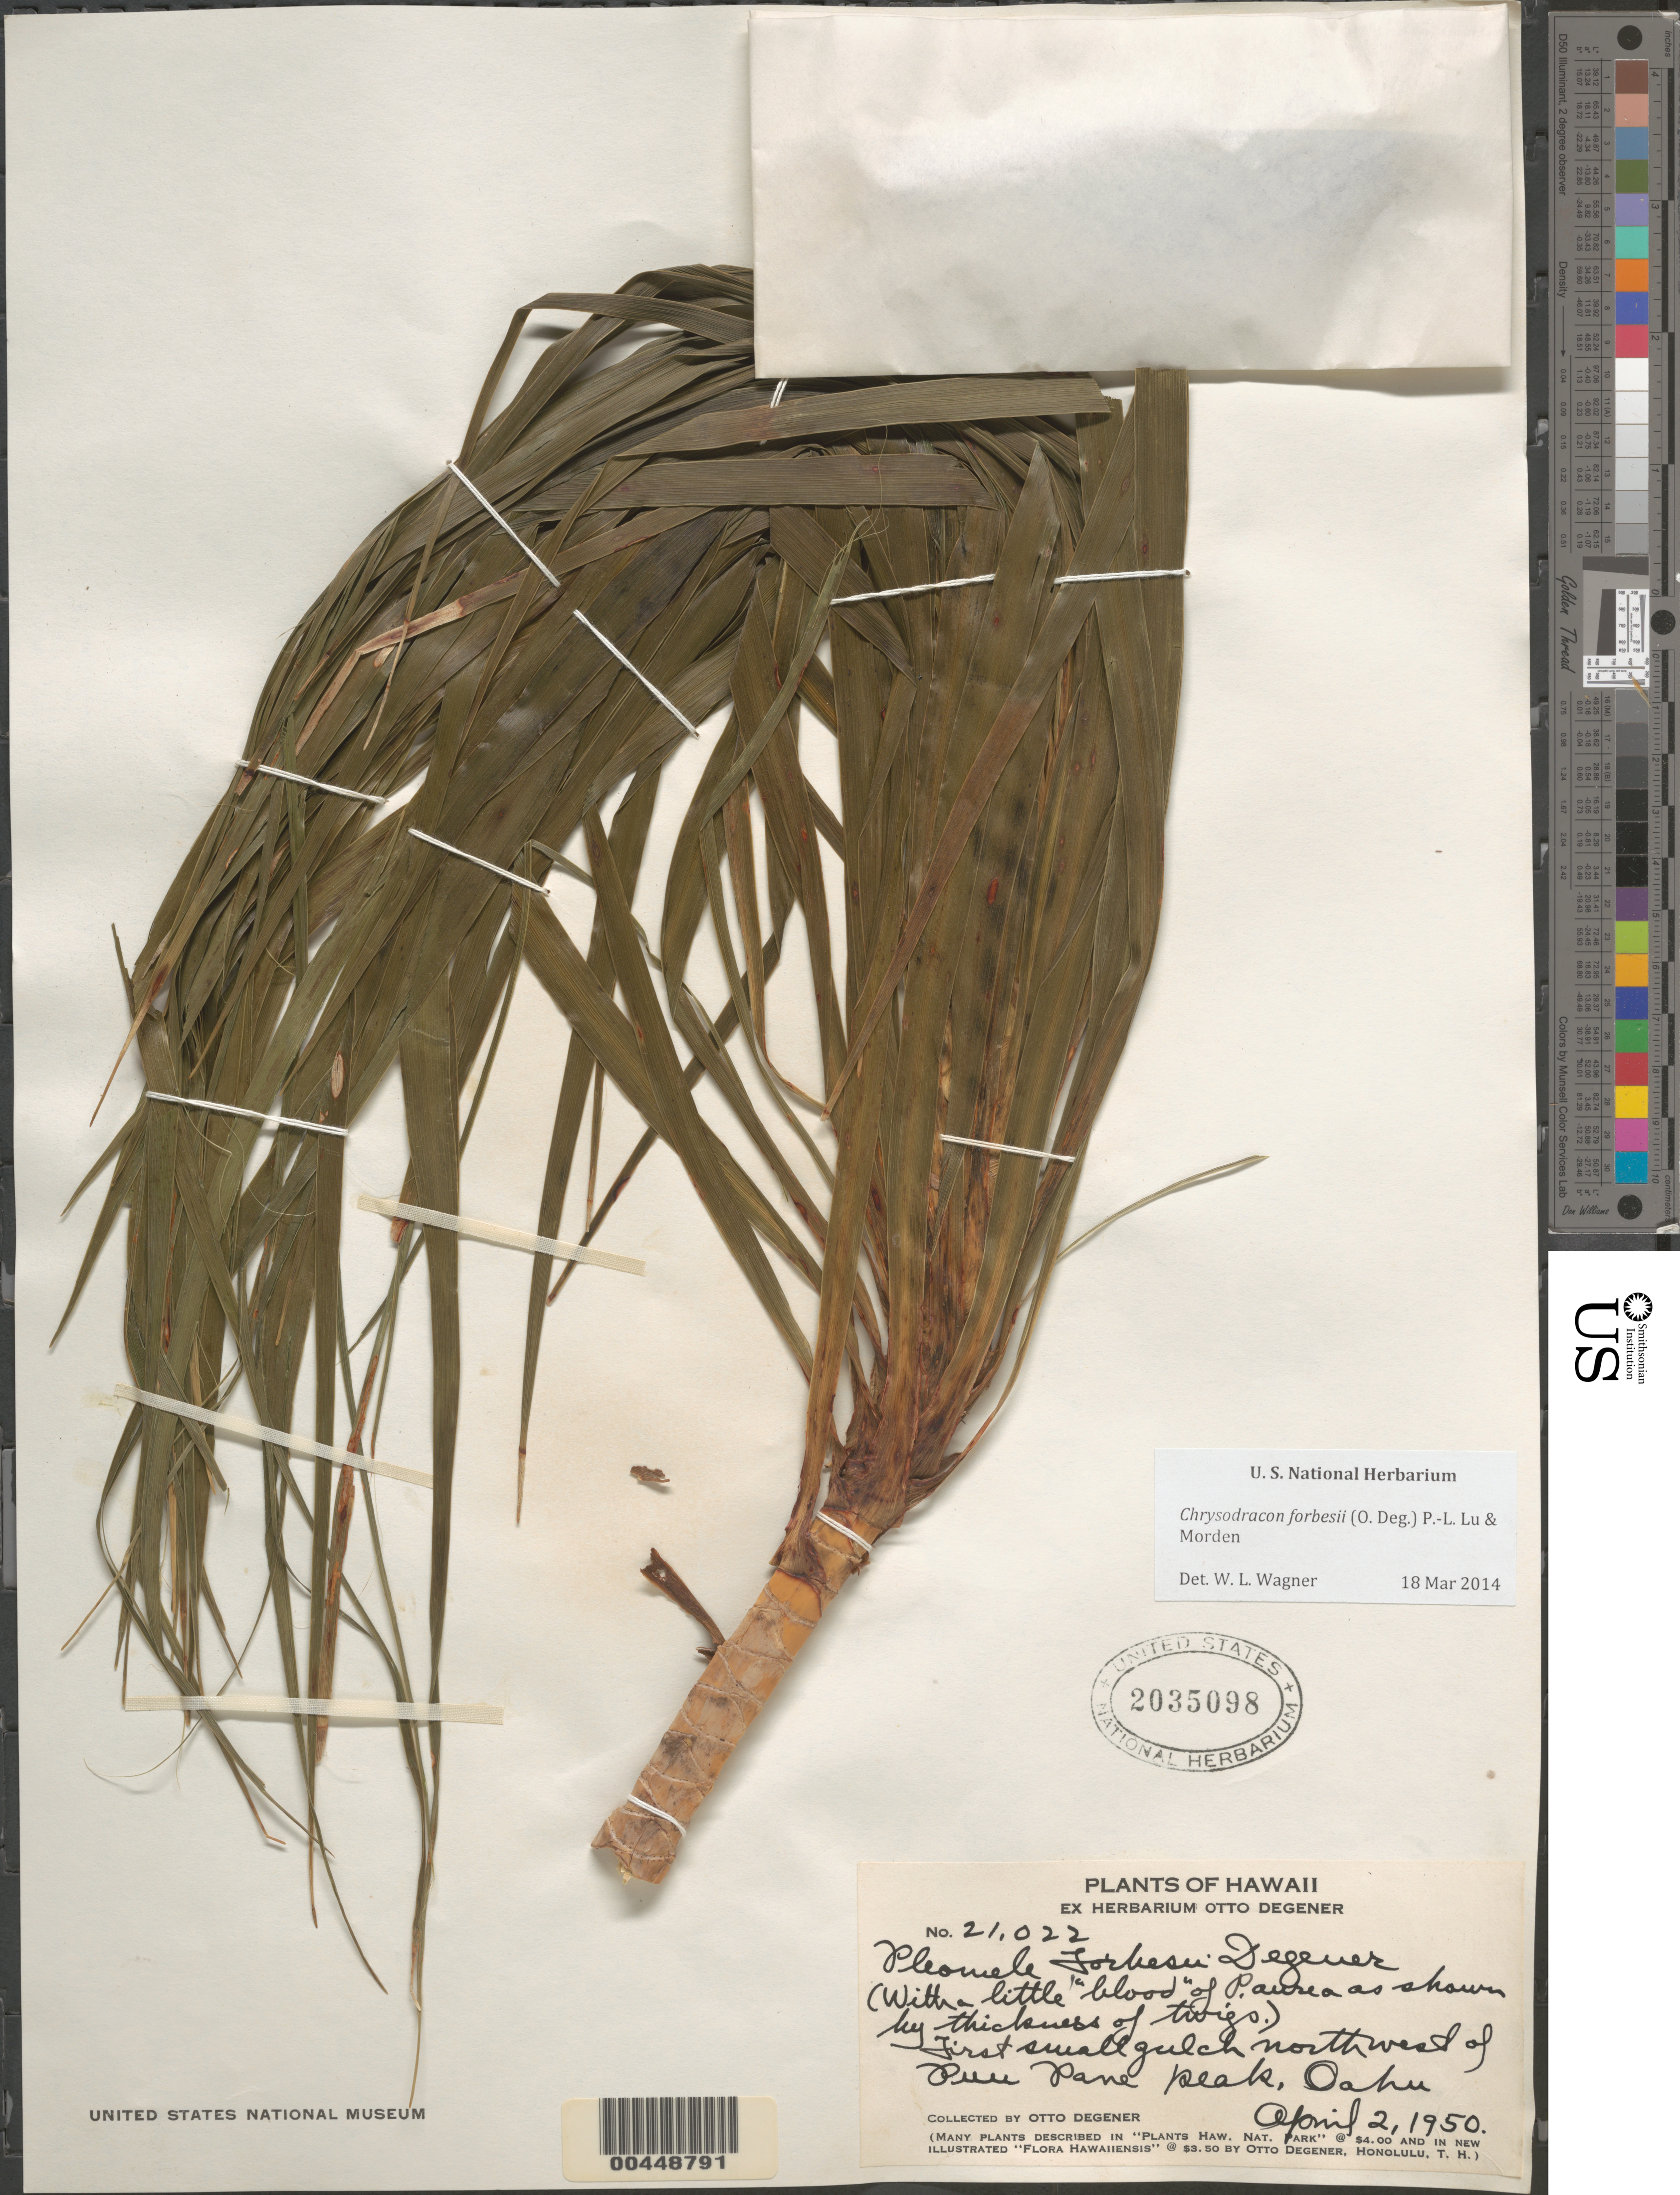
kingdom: Plantae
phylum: Tracheophyta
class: Liliopsida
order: Asparagales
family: Asparagaceae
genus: Dracaena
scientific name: Dracaena forbesii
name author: (O. Deg.) Jankalski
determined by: Wagner, W. L., (BOT), Smithsonian Institution - National Museum of Natural History (UNITED STATES)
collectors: O. Degener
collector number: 21022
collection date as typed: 2 Apr 1950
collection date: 1950-04-02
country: United States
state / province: Hawaii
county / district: Honolulu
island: Oahu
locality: First small gulch NW of Puu Pane peak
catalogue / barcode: US 2035098